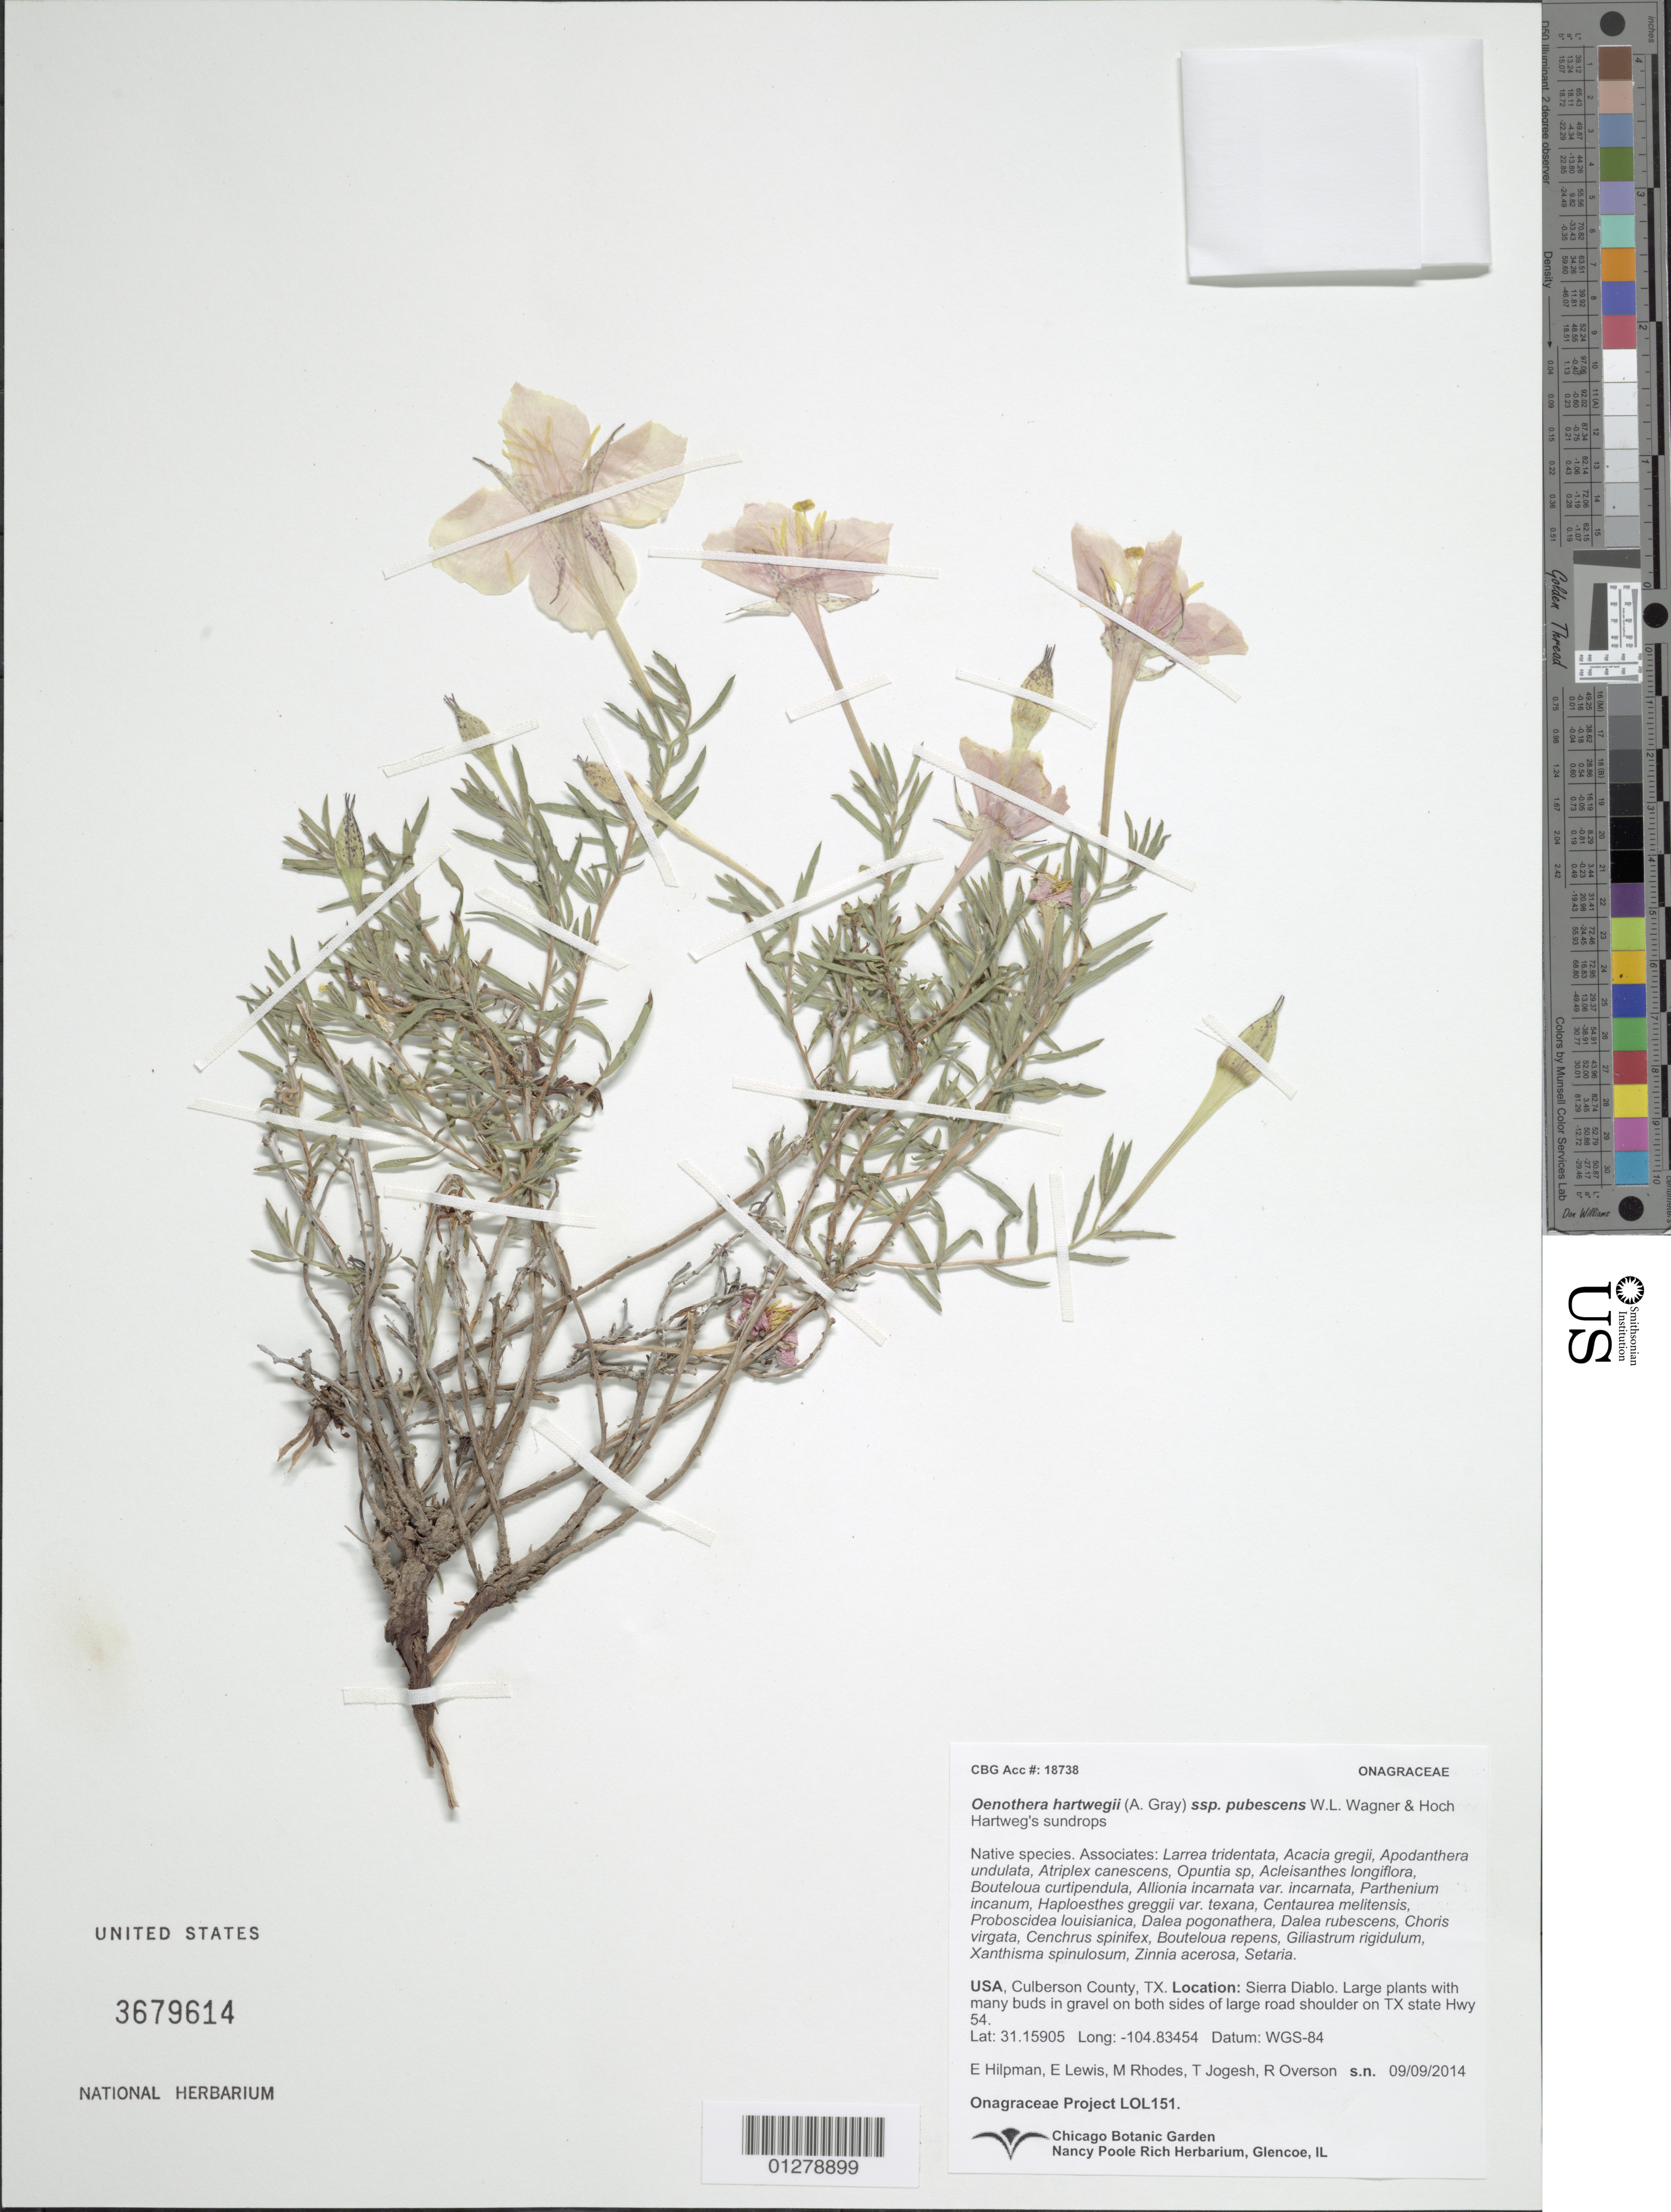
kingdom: Plantae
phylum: Tracheophyta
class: Magnoliopsida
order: Myrtales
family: Onagraceae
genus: Oenothera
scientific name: Oenothera hartwegii subsp. pubescens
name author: (A. Gray) W.L. Wagner & Hoch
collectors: Onagraceae Project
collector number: LOL 151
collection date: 2014-09-09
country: United States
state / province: Texas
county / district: Culberson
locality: Large plants with many buds in gravel on both sides of large road shoulder on TX state Hwy 54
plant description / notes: CHIC, US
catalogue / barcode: US 3679614